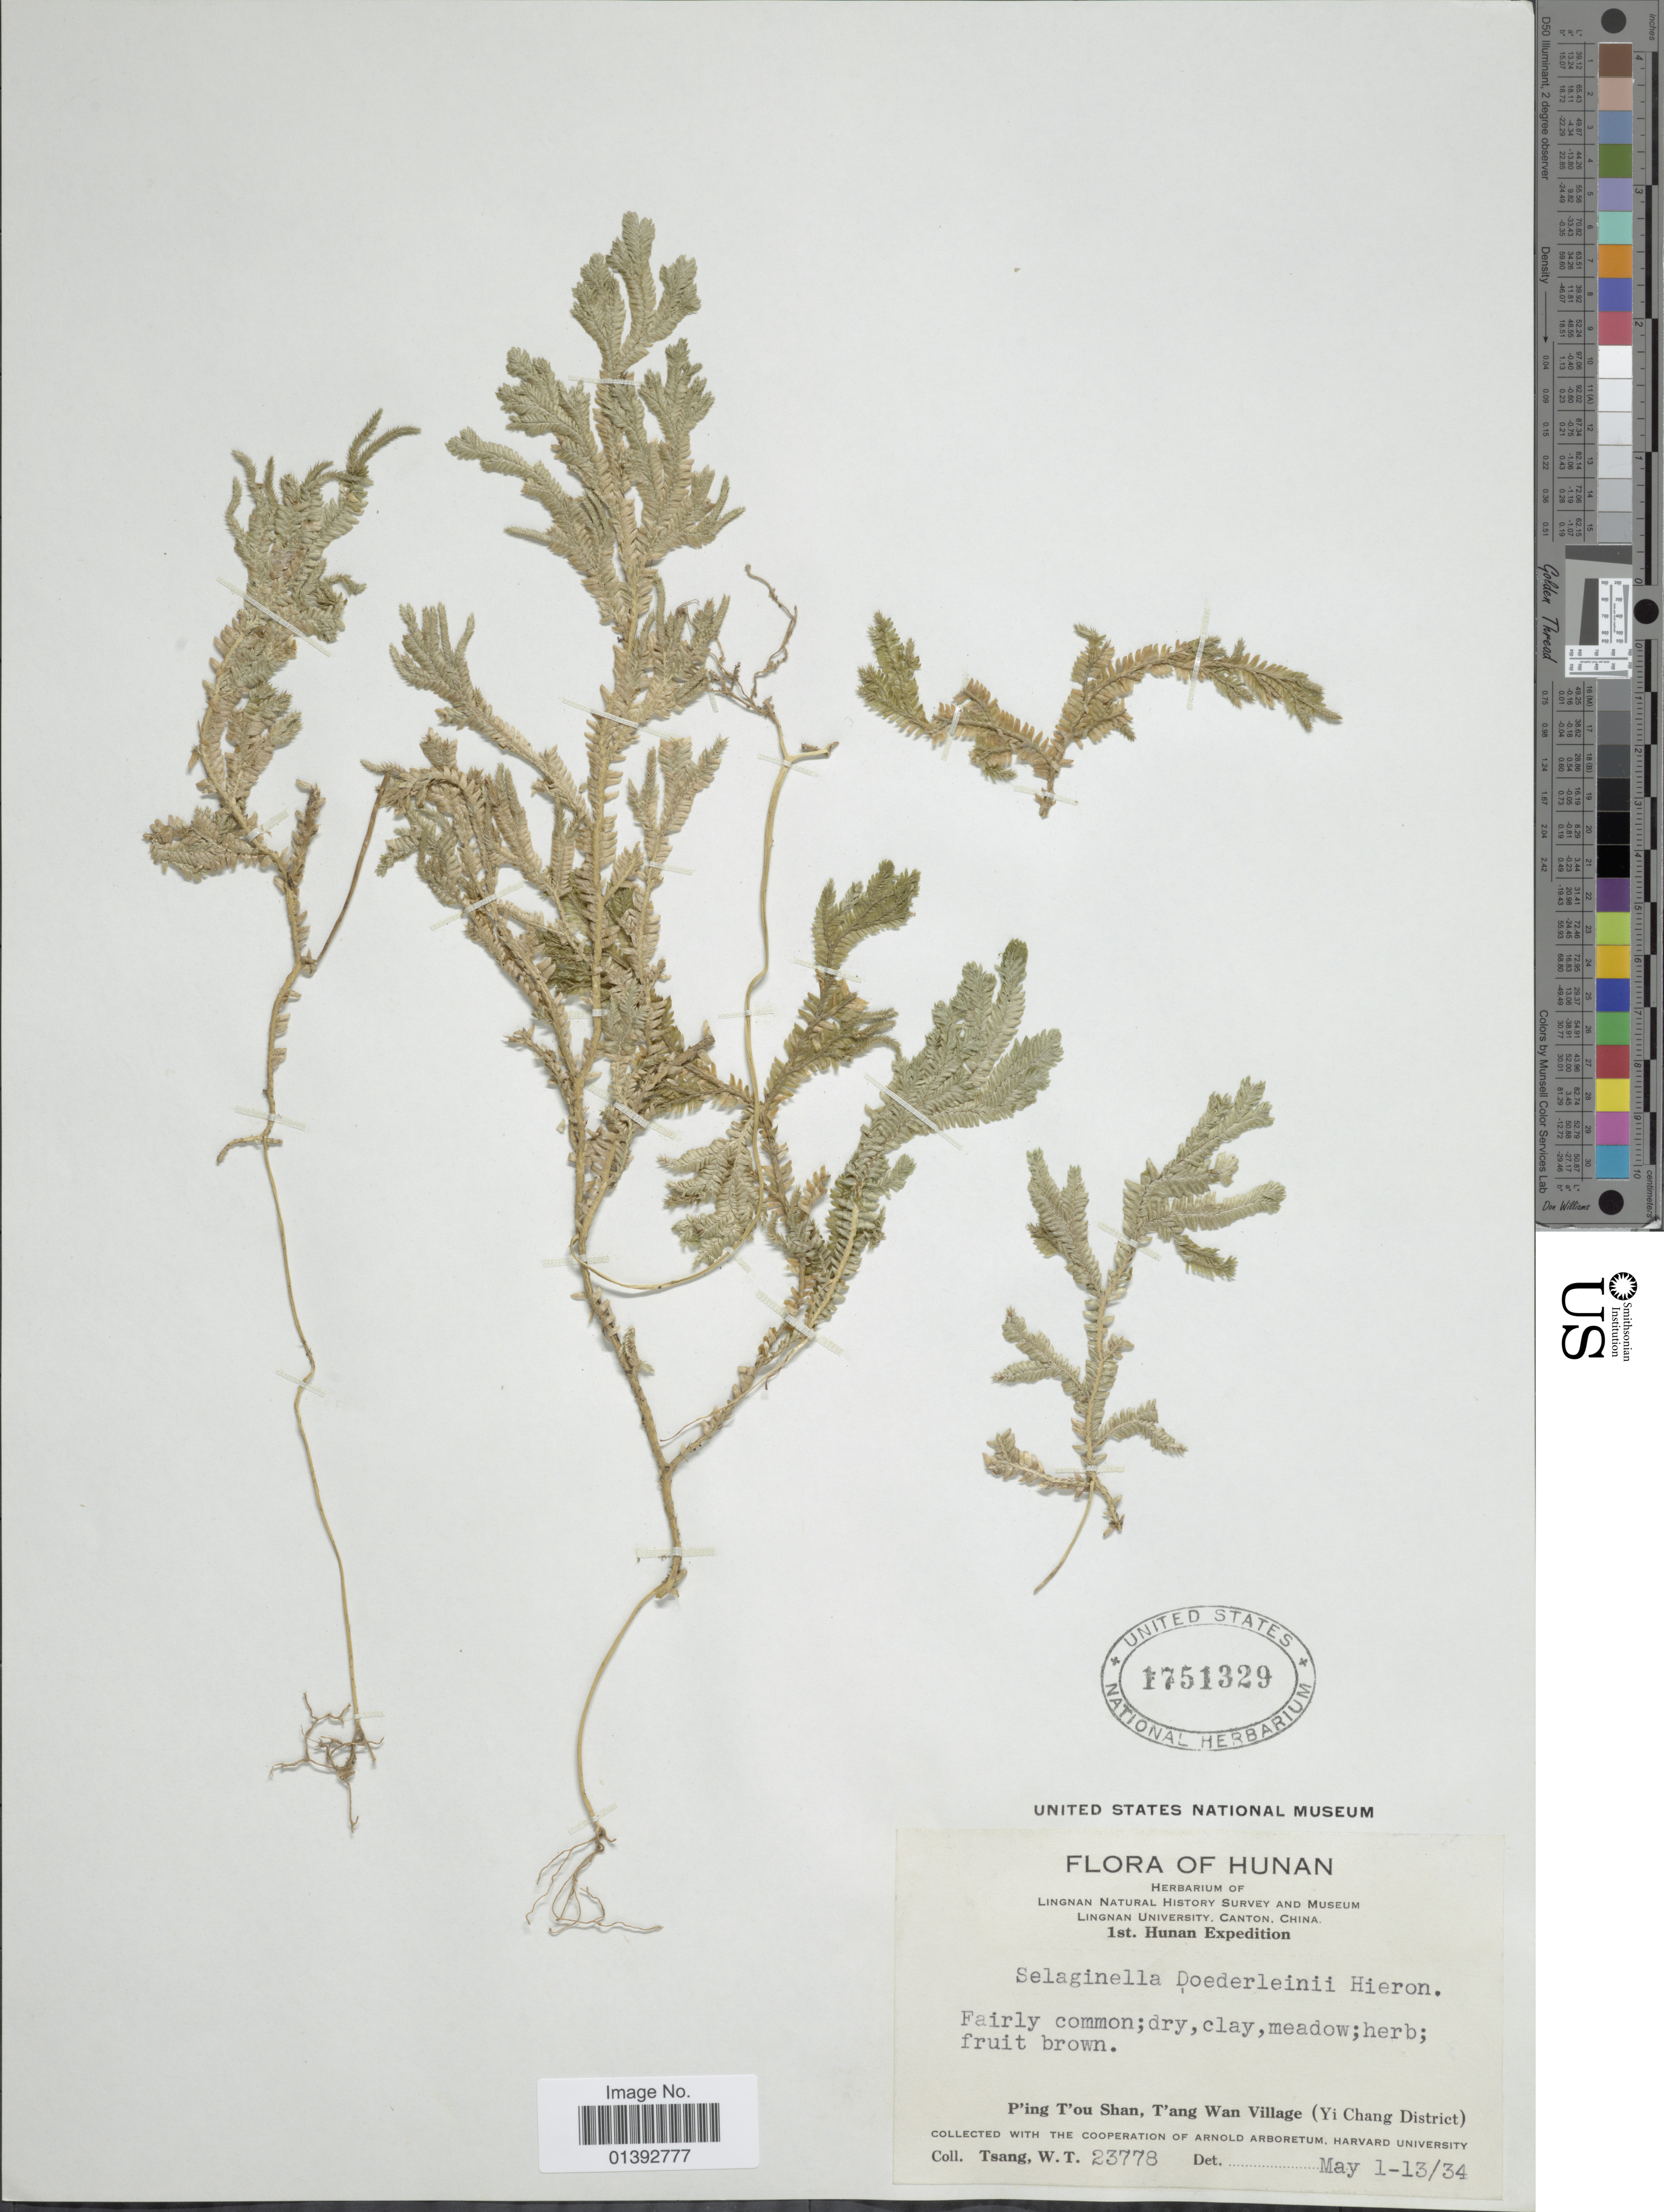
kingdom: Plantae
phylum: Tracheophyta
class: Lycopodiopsida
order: Selaginellales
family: Selaginellaceae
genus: Selaginella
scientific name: Selaginella doederleinii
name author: Hieron.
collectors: W. T. Tsang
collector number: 23778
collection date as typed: Transcribed d/m/y: 1/5/34 to 13/1/34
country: China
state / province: Hunan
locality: P'ing T'ou Shan, T'ang Wan Village (Yi Chang District)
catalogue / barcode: US 1751329